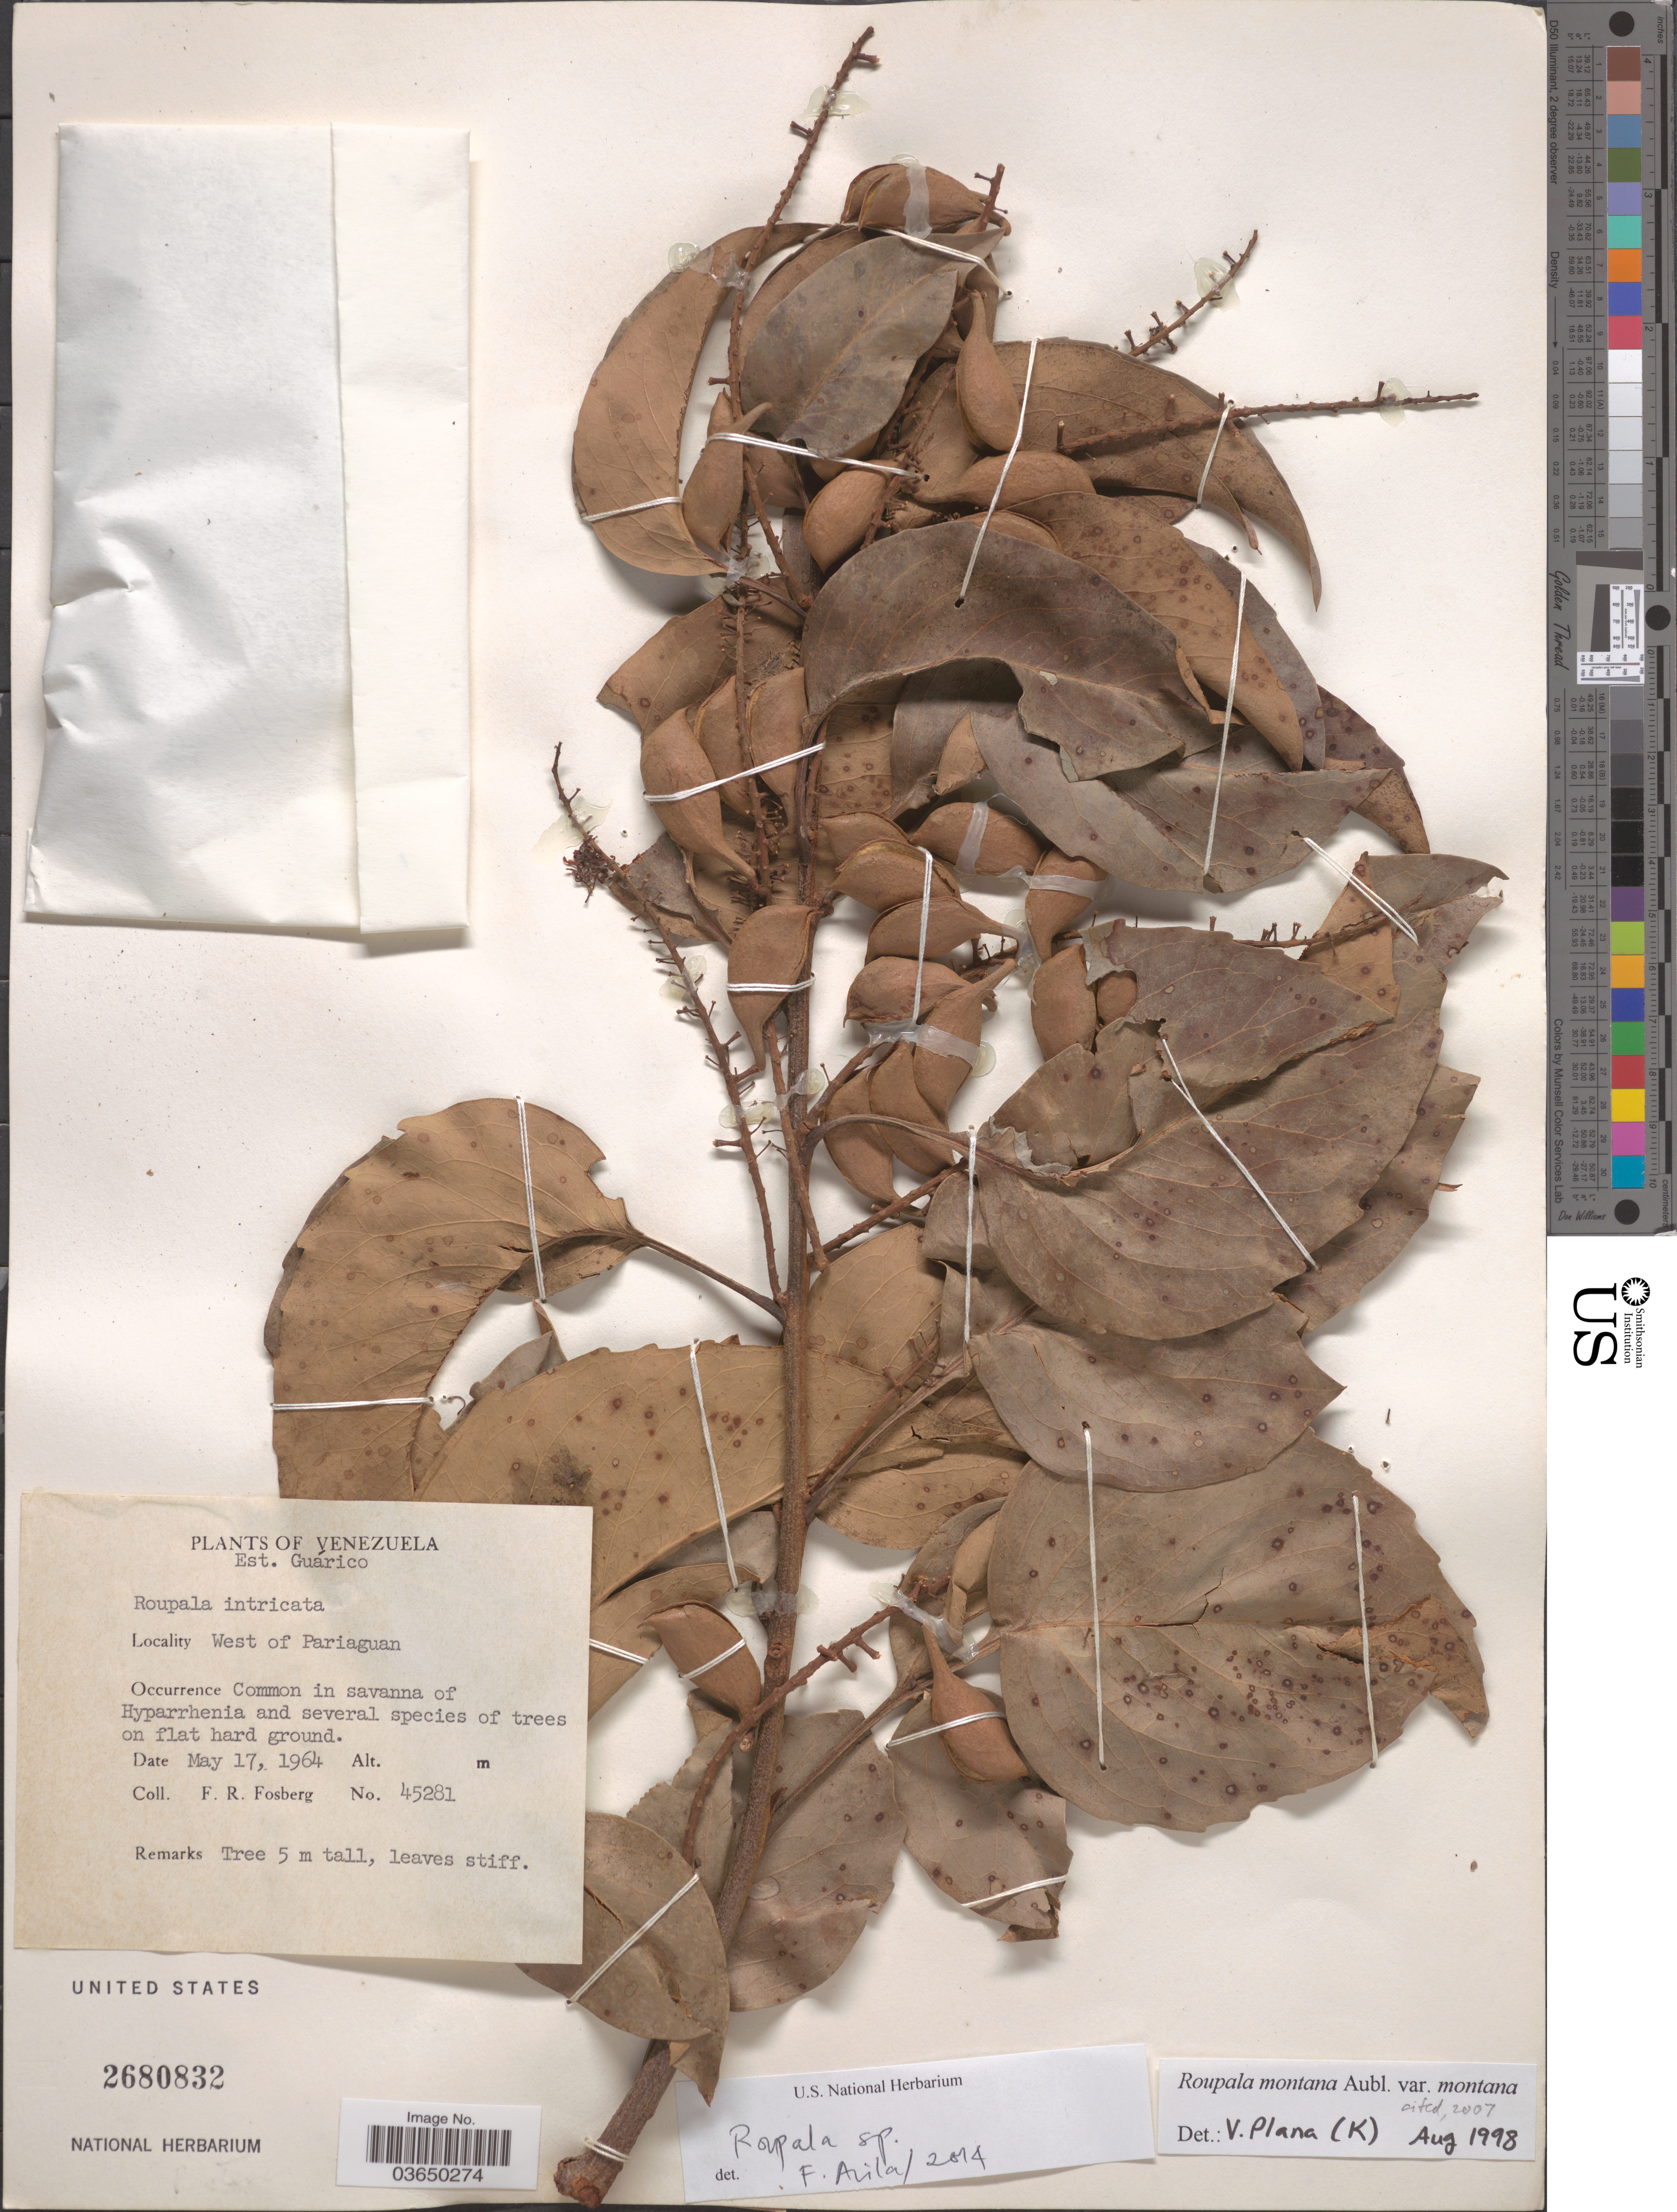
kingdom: Plantae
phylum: Tracheophyta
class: Magnoliopsida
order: Proteales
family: Proteaceae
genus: Roupala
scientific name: Roupala sp.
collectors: F. R. Fosberg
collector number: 45281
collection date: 1964-05-17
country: Venezuela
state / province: Guarico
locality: West of Pariaguan.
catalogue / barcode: US 2680832